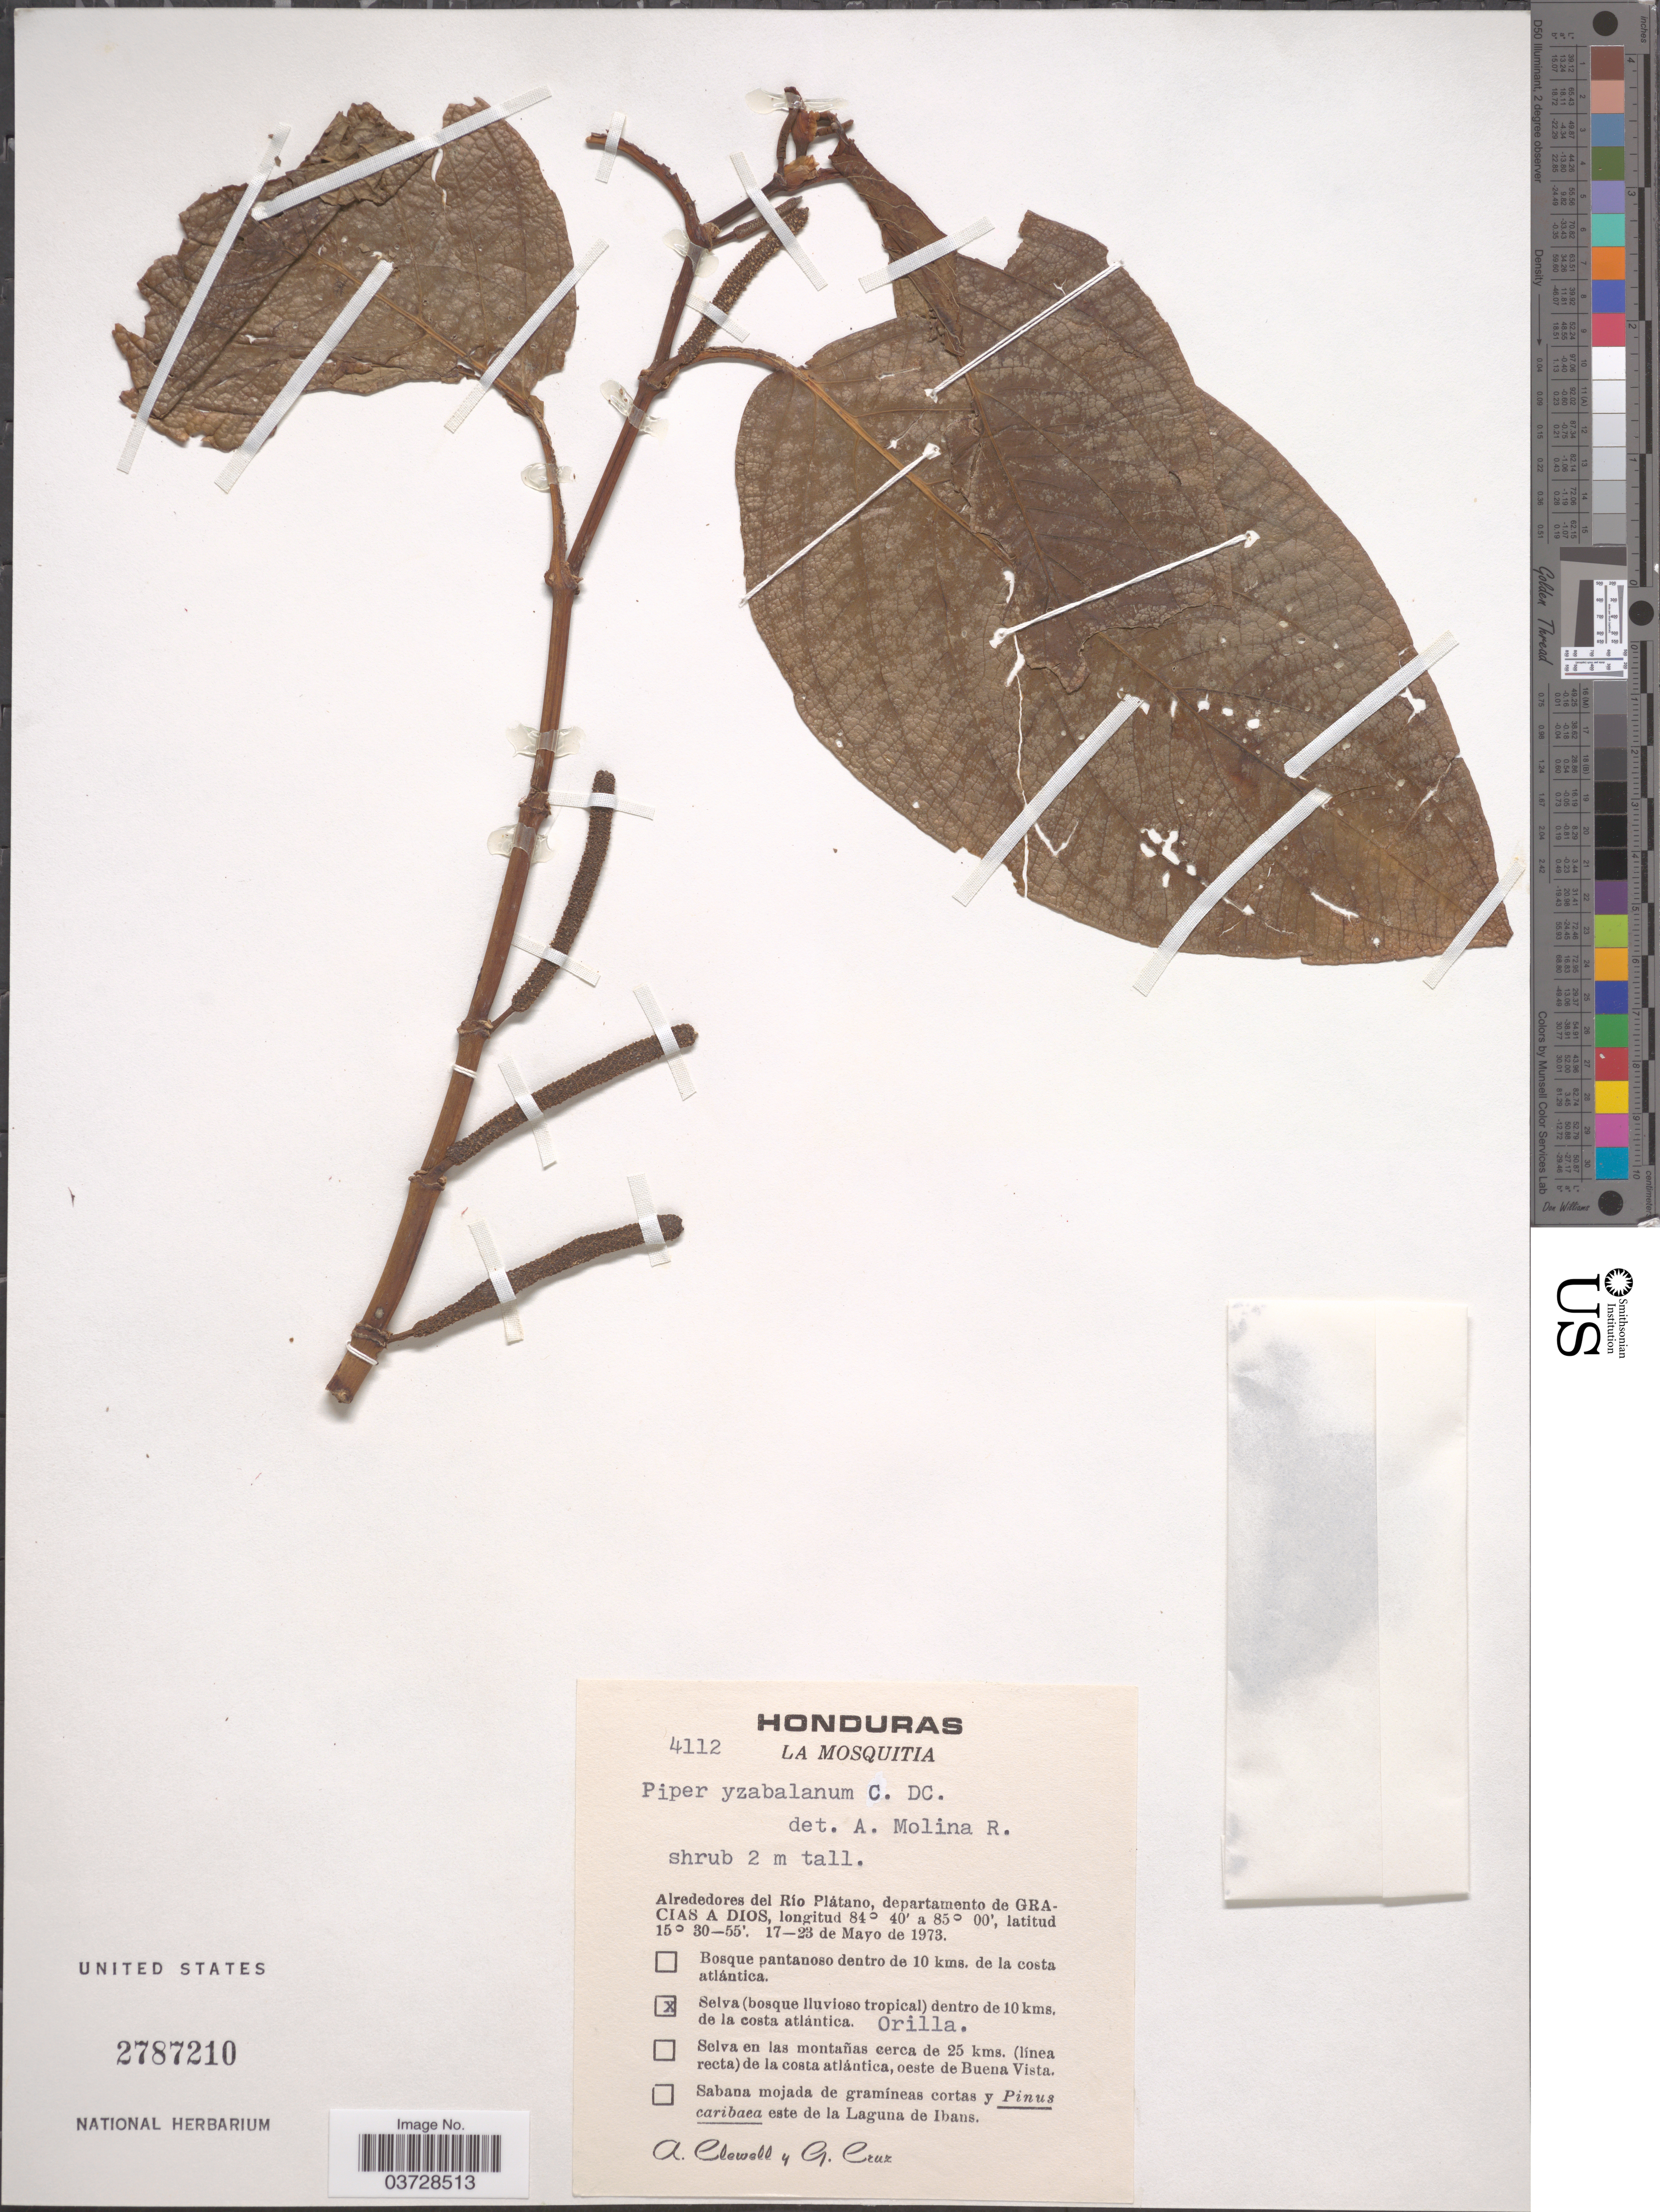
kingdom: Plantae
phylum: Tracheophyta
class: Magnoliopsida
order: Piperales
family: Piperaceae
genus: Piper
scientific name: Piper yzabalanum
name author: C. DC.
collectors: A. Clewell & G. Cruz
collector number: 4112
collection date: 1973-05-17/1973-05-23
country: Honduras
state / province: Gracias de Dios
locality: La Mosquitia. Alrededores del Río Plátano, departamento de Gracias a Dios. Dentro de 10 kms. de la costa atlántica.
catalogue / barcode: US 2787210